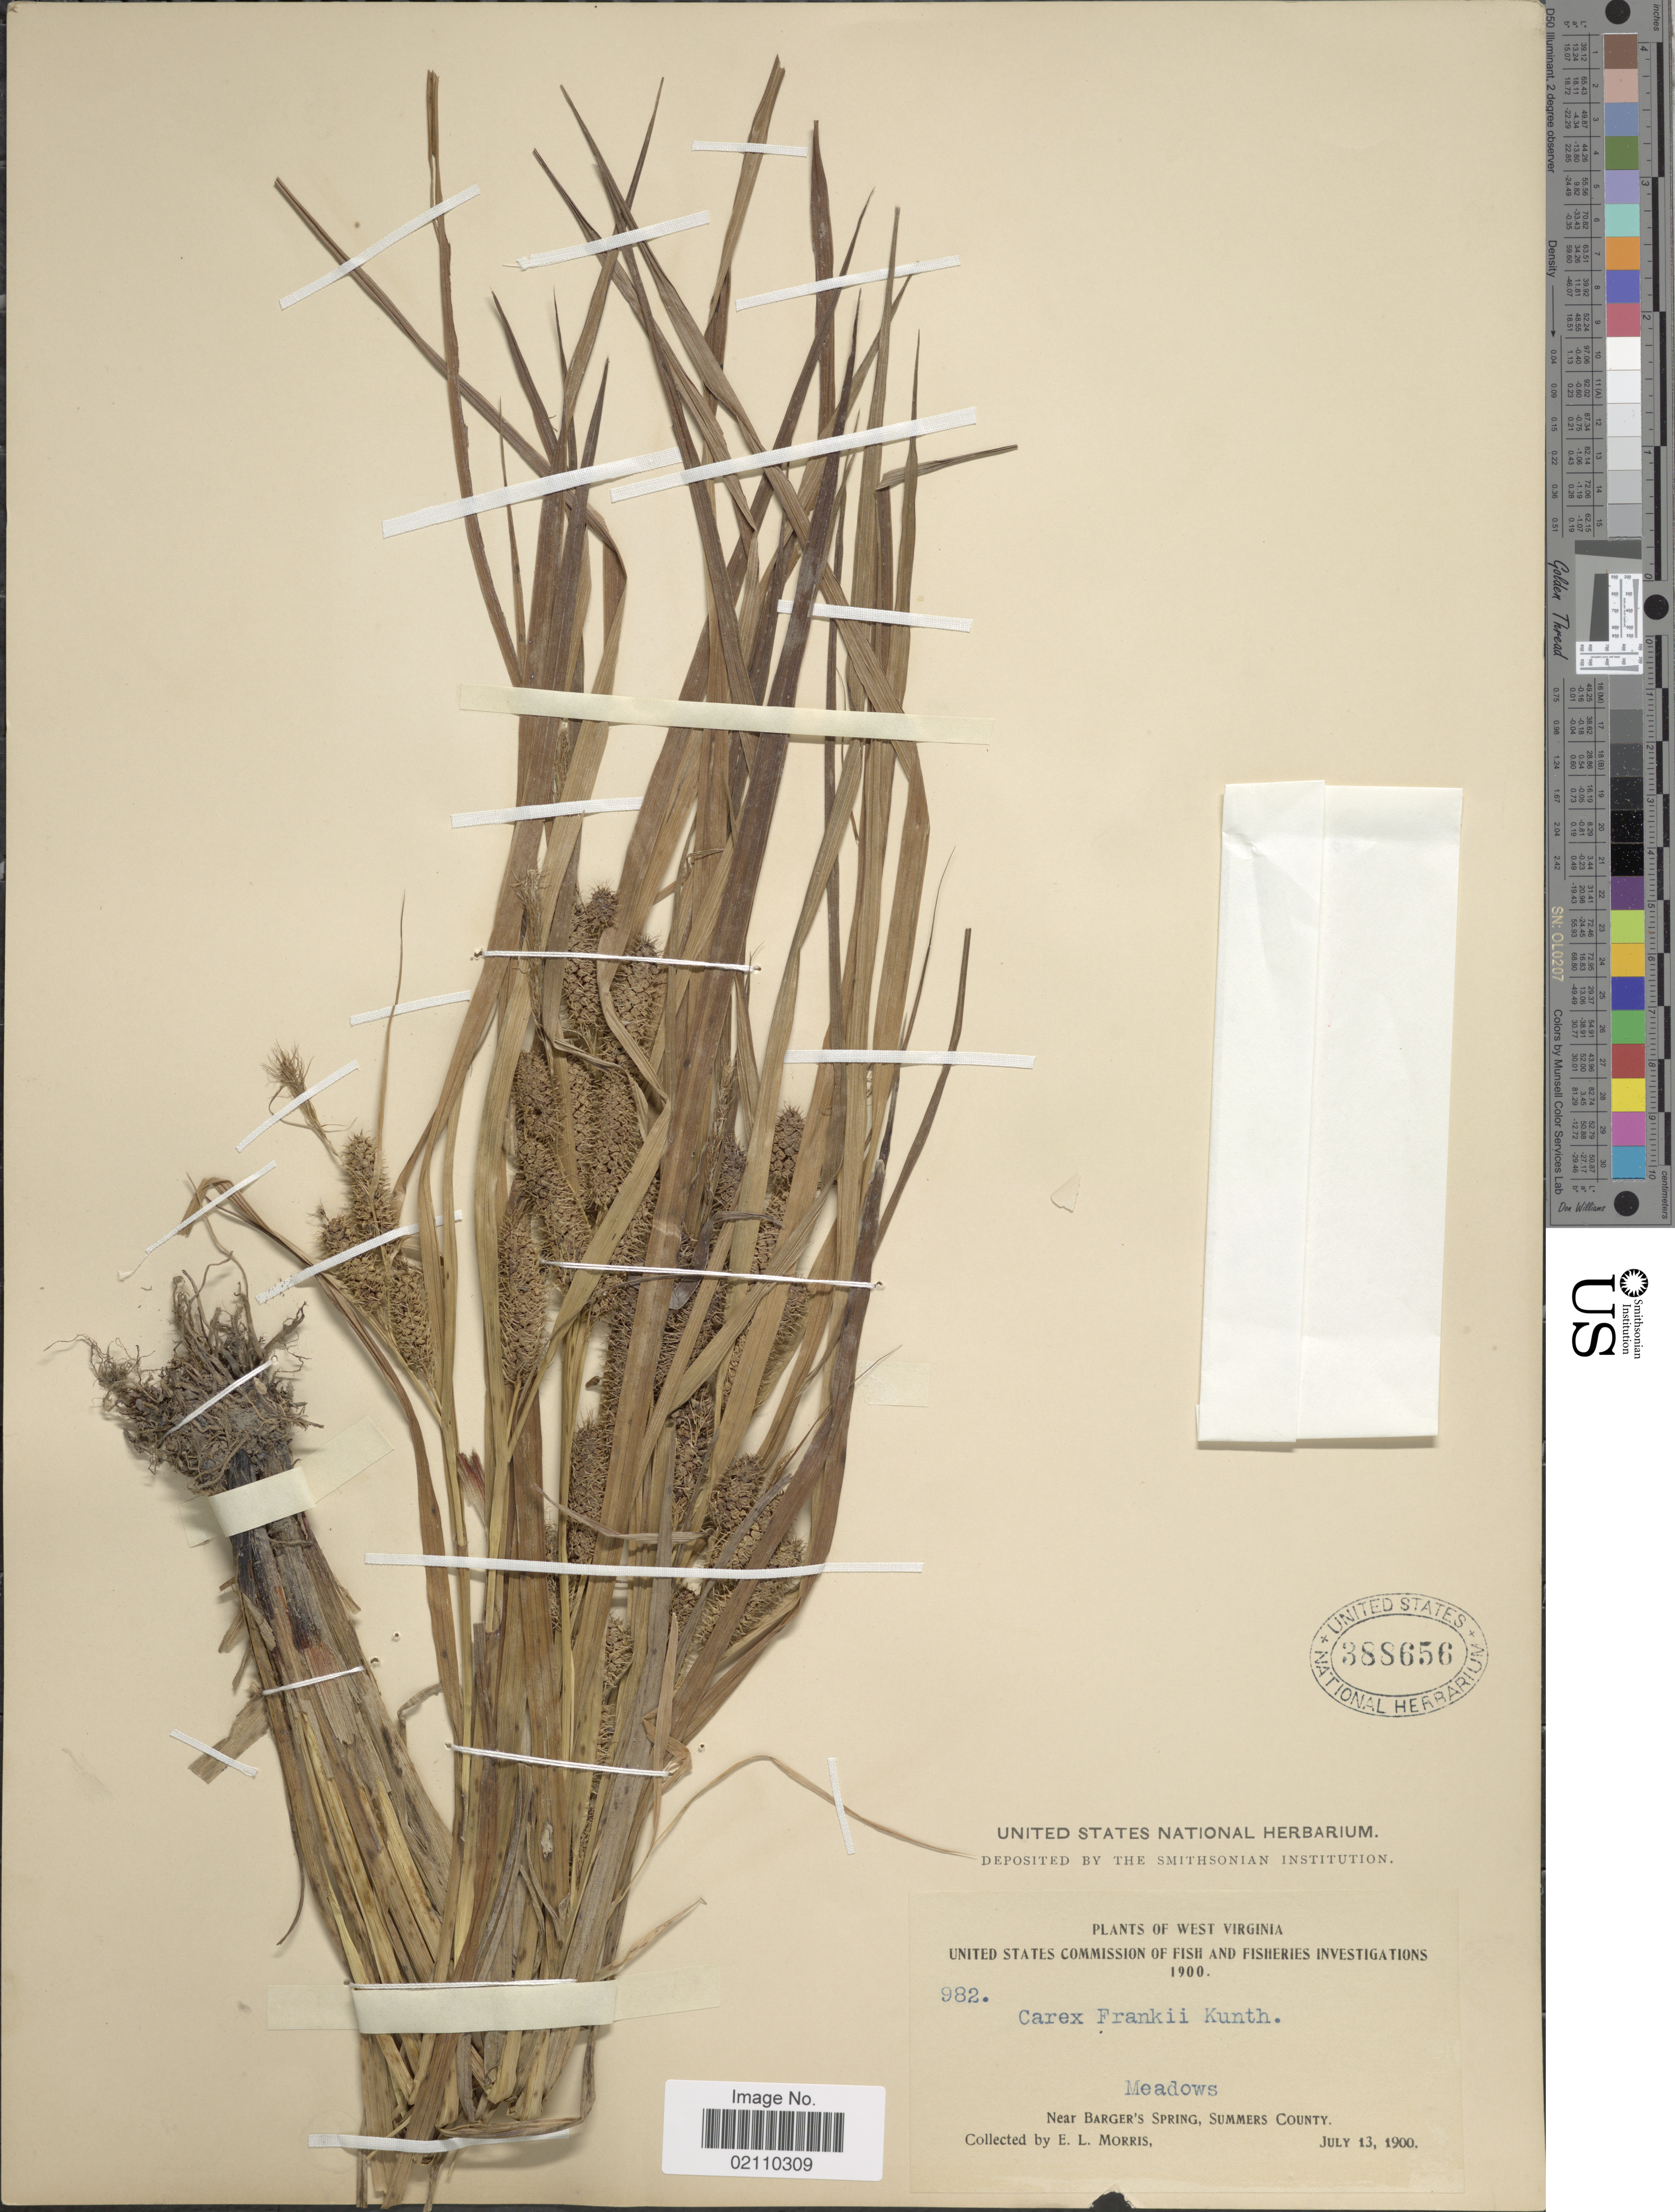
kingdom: Plantae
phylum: Tracheophyta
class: Liliopsida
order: Poales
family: Cyperaceae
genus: Carex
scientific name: Carex frankii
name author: Kunth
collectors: E. Morris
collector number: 982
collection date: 1900-07-13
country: United States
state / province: West Virginia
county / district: Summers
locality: Meadows, near Barger's Spring, Summers County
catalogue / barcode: US 388656